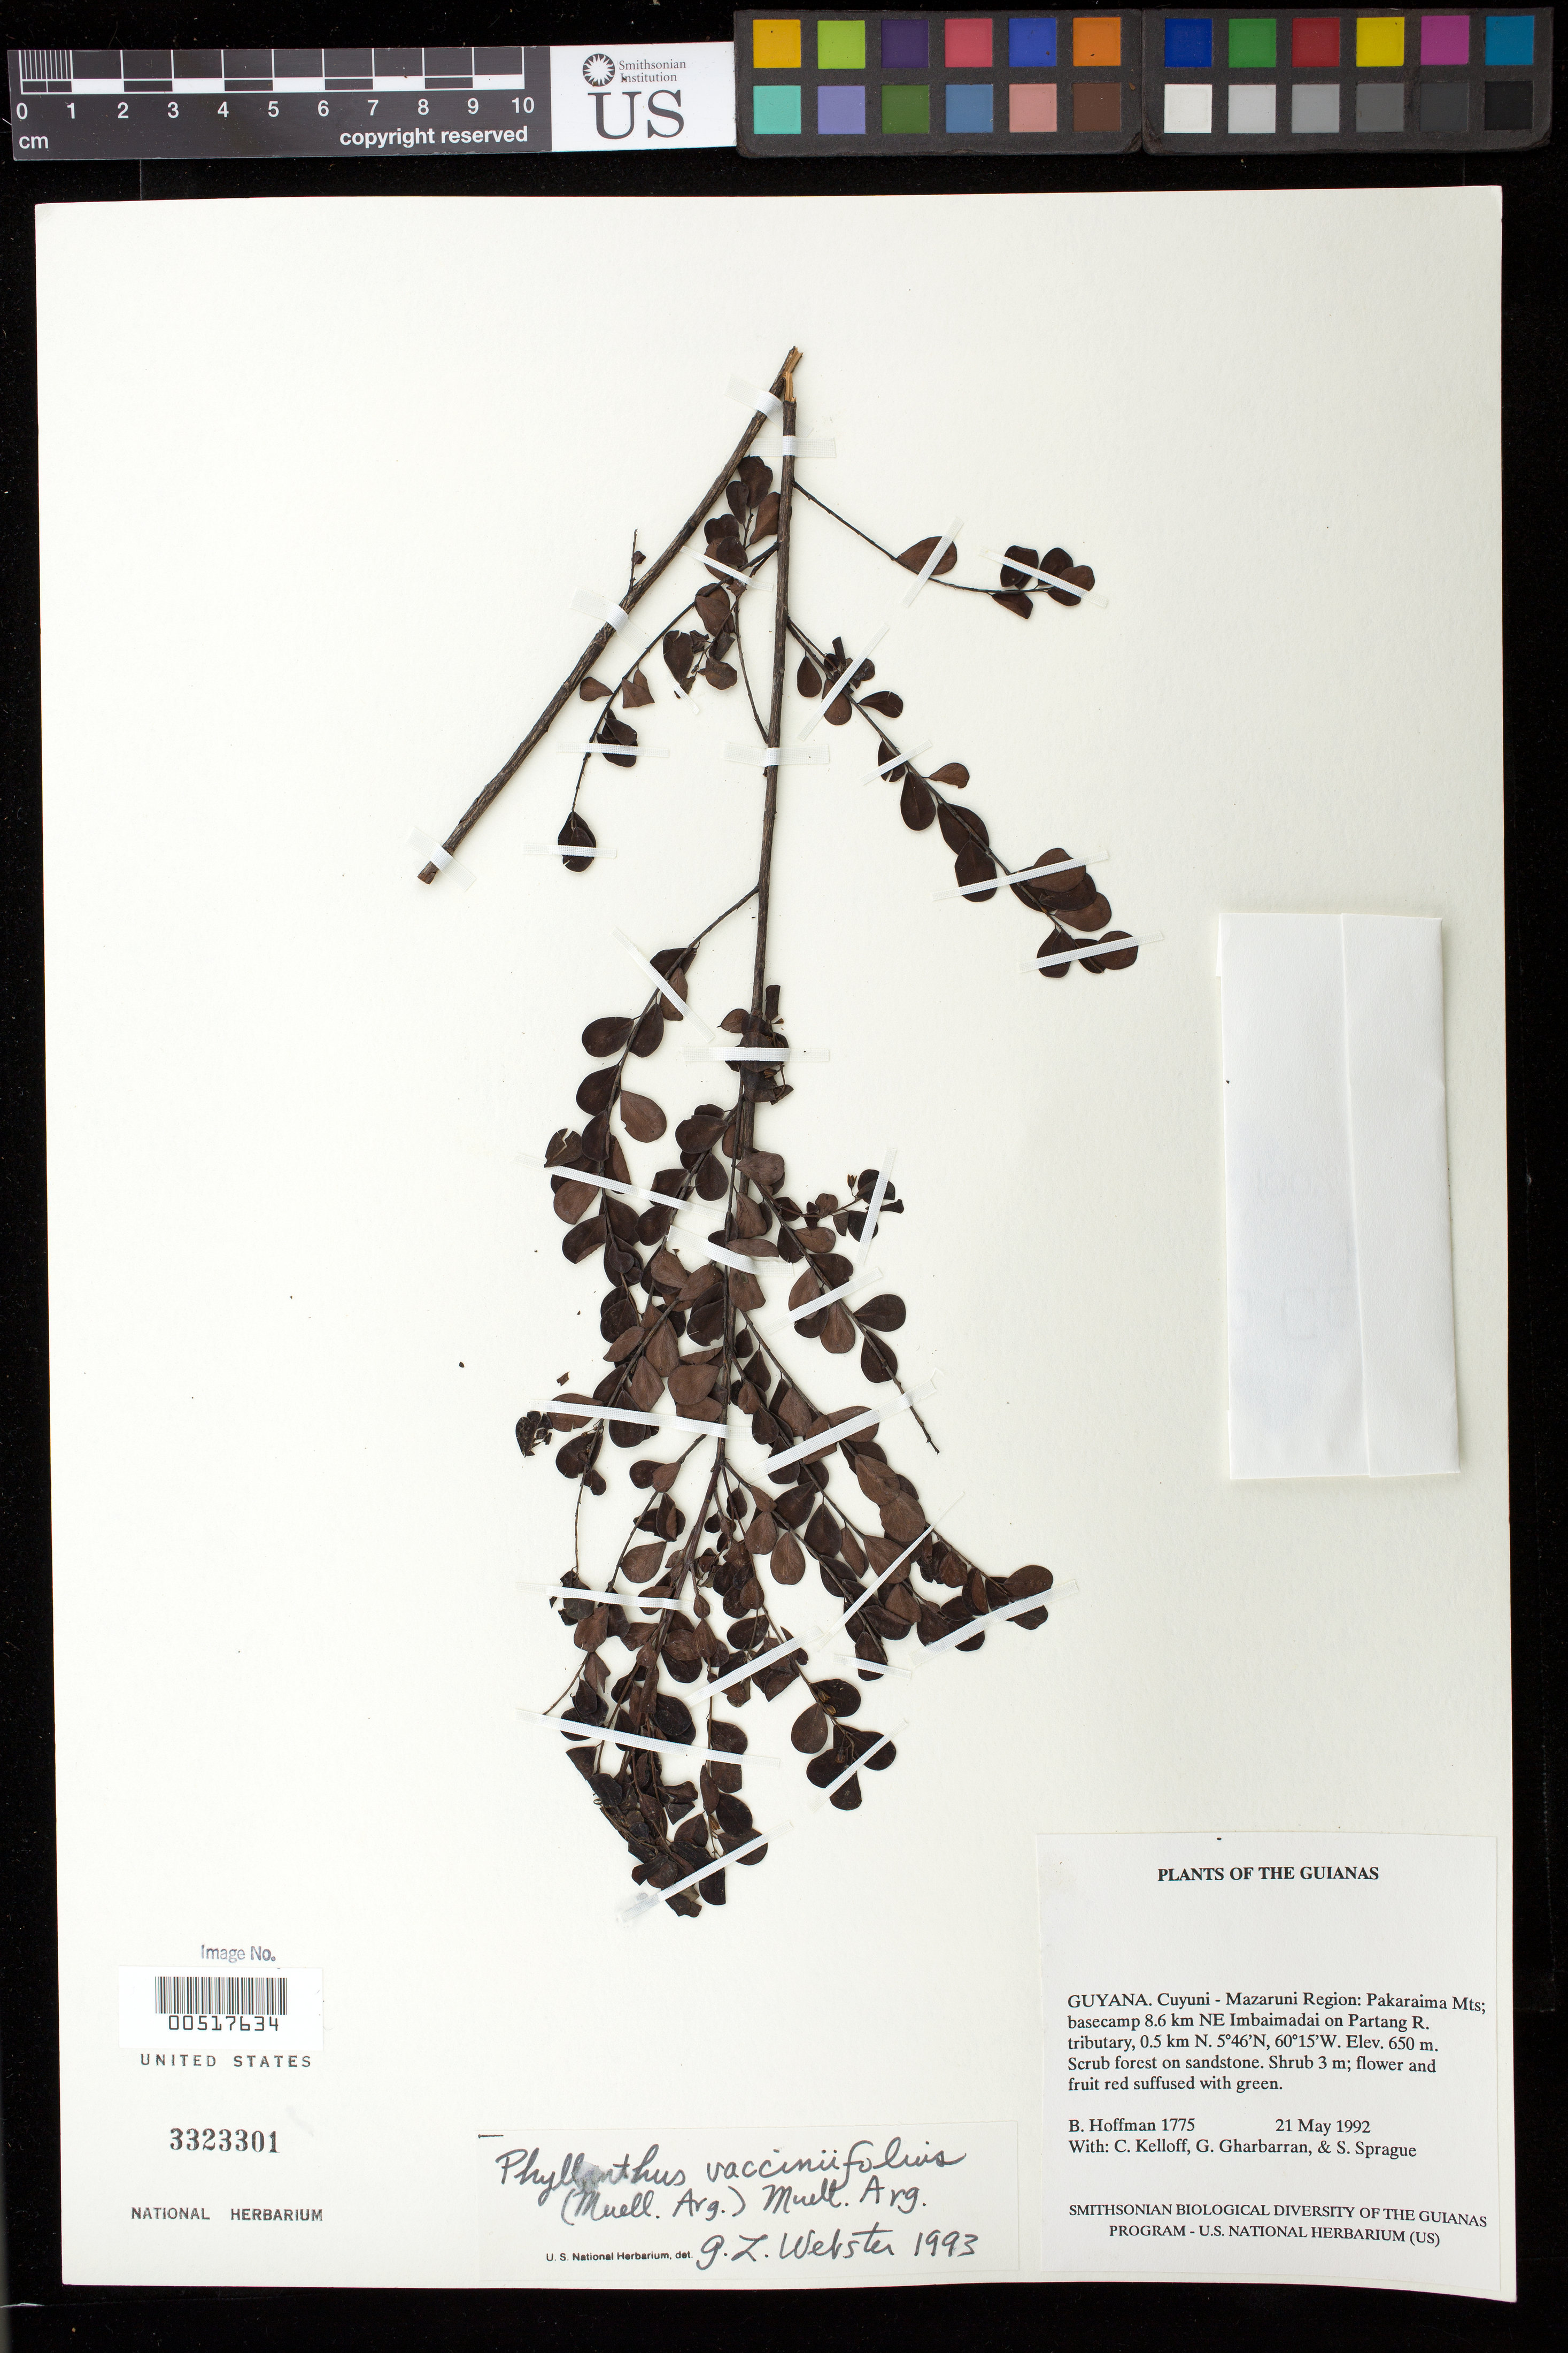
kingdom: Plantae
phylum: Tracheophyta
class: Magnoliopsida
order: Malpighiales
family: Phyllanthaceae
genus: Phyllanthus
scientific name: Phyllanthus vacciniifolius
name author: (Müll. Arg.) Müll. Arg.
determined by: Webster, Grady L.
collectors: B. Hoffman, C. L. Kelloff, G. Gharbarran & S. Sprague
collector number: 1775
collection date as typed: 21 May 1992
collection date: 1992-05-21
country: Guyana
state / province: Cuyuni-Mazaruni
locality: Pakaraima Mts; basecamp 8.6 km NE Imbaimadai on Partang River tributary, 0.5 km N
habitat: Scrub forest on sandstone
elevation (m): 650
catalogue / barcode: US 3323301